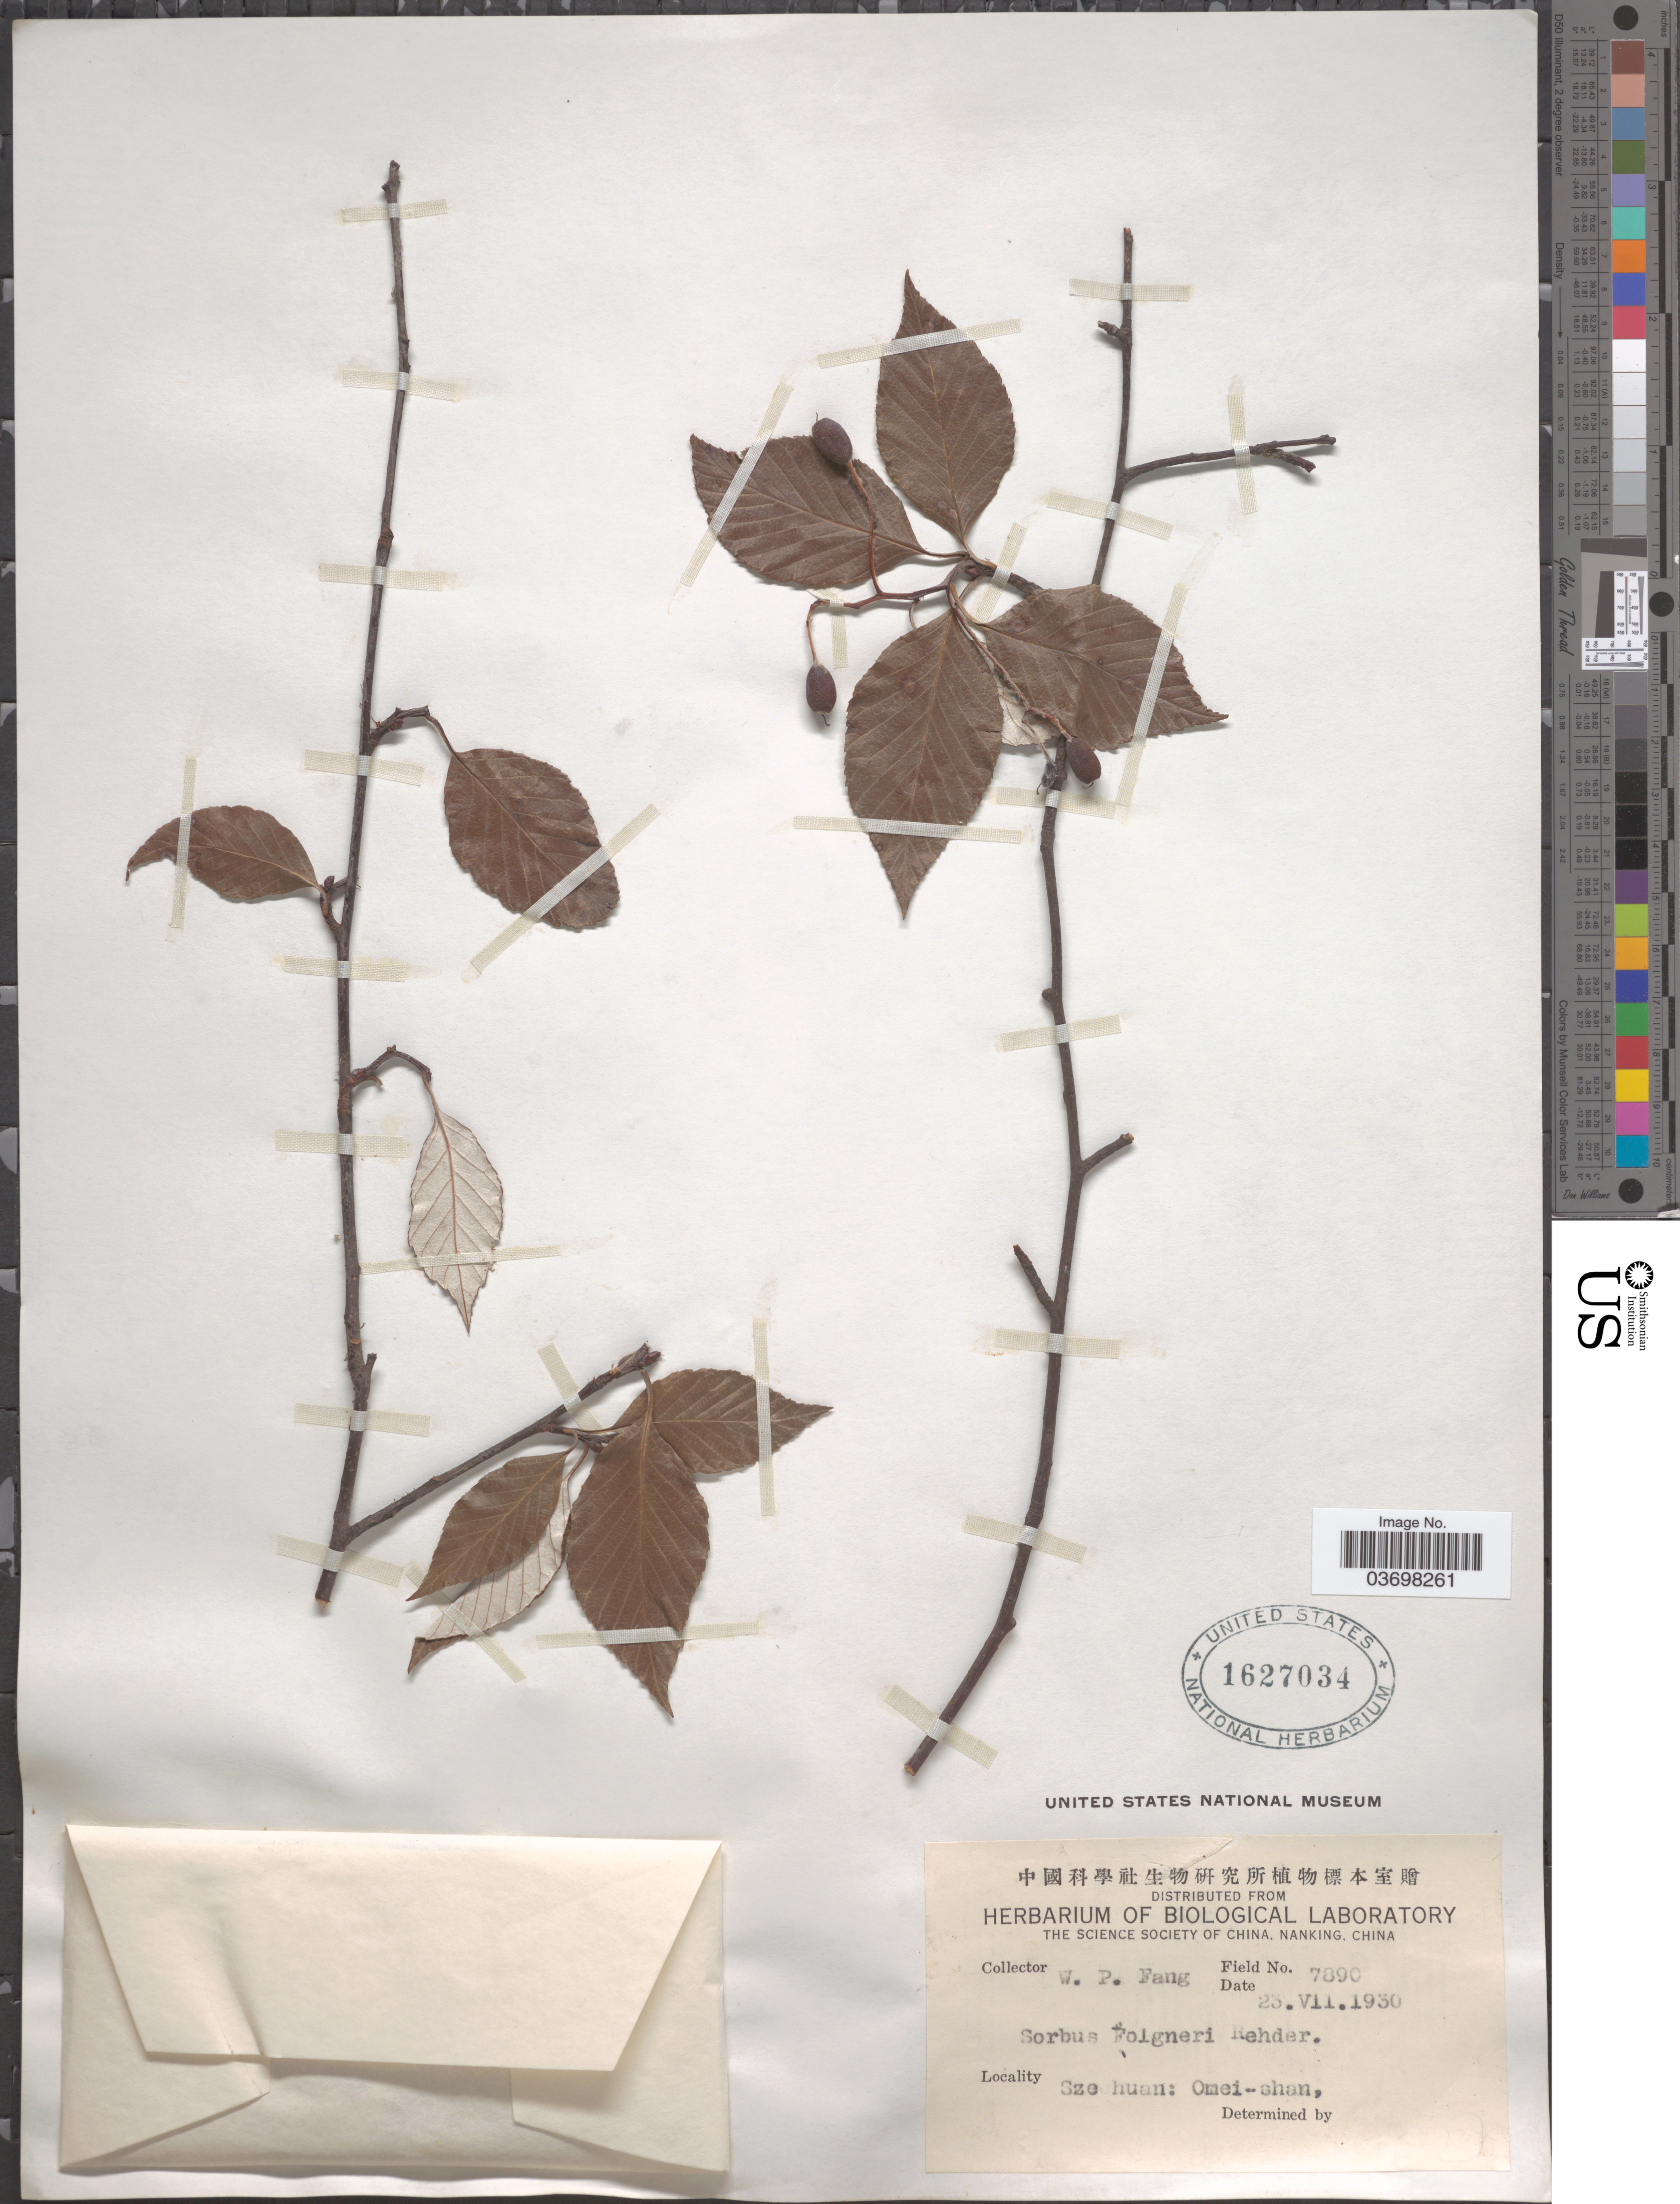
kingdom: Plantae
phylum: Tracheophyta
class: Magnoliopsida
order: Rosales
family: Rosaceae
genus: Sorbus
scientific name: Sorbus folgneri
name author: (C.K. Schneid.) Rehder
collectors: W. P. Fang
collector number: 7890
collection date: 1930-07-23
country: China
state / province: Sichuan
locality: Szechuan: Omei-shan.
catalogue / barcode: US 1627034